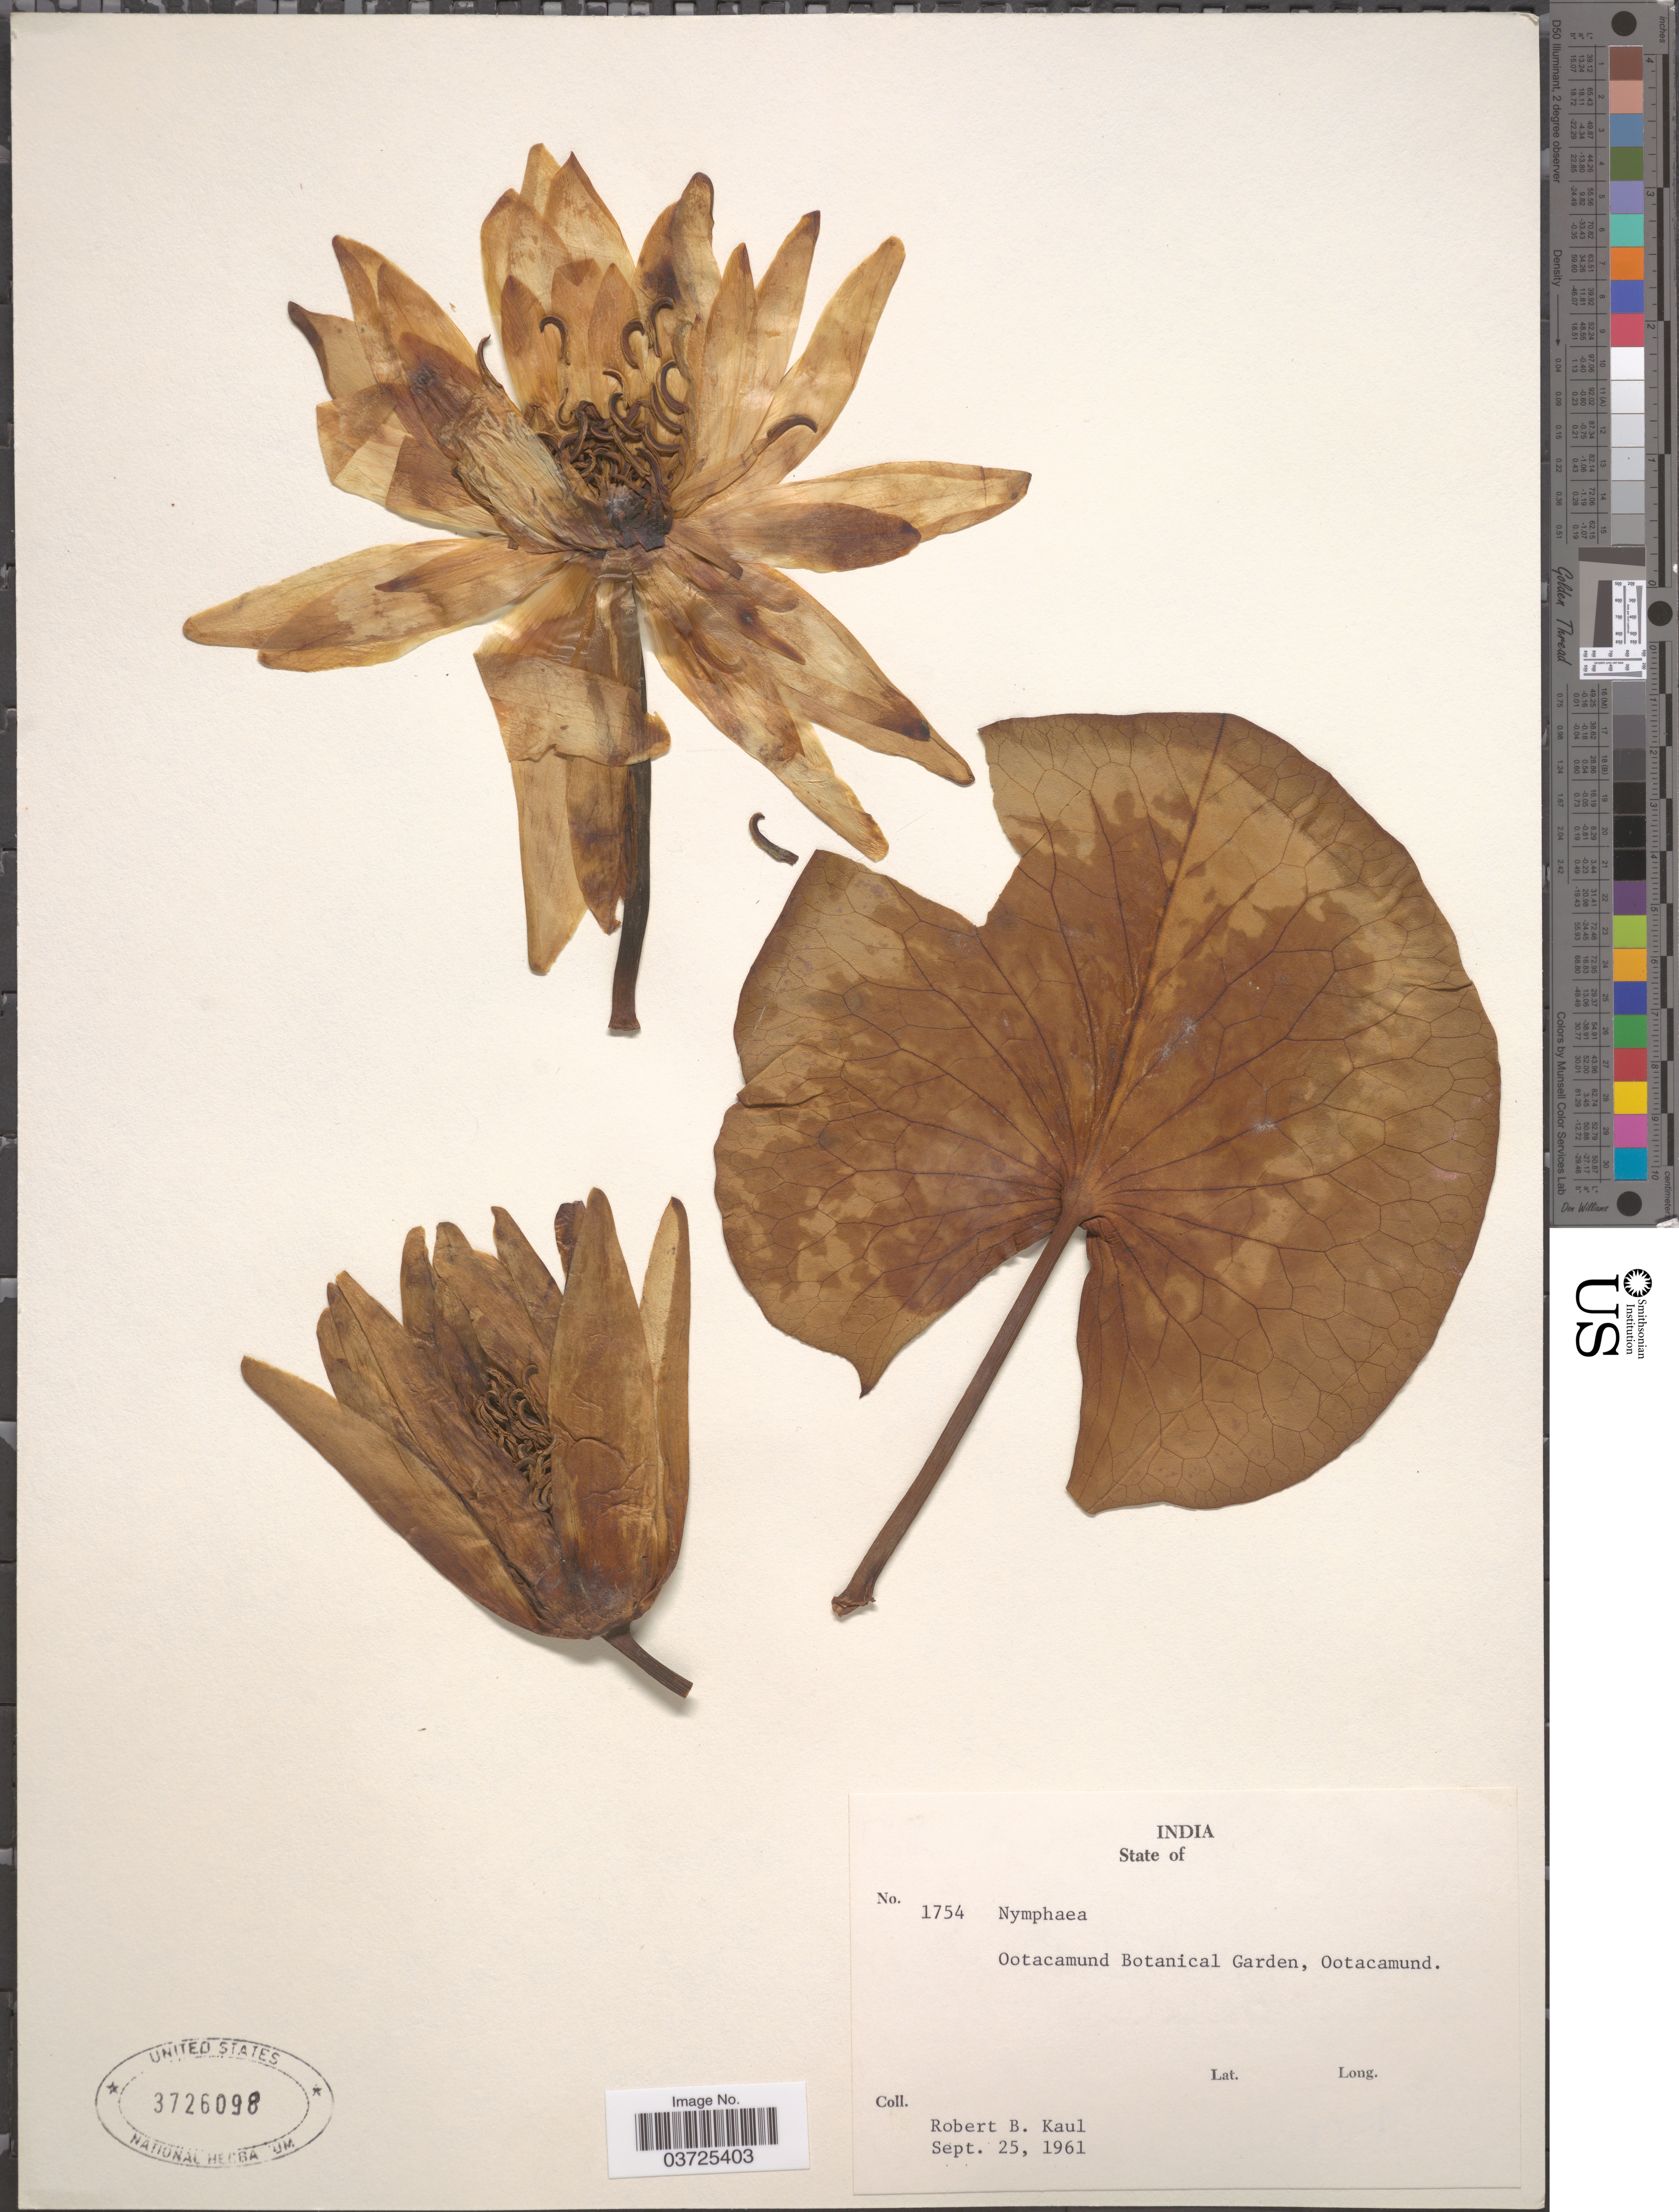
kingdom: Plantae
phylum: Tracheophyta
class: Magnoliopsida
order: Nymphaeales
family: Nymphaeaceae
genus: Nymphaea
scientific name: Nymphaea sp.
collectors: R. Kaul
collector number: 1754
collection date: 1961-09-25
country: India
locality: Ootacamund Botanical Garden, Ootacamund.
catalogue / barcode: US 3726098